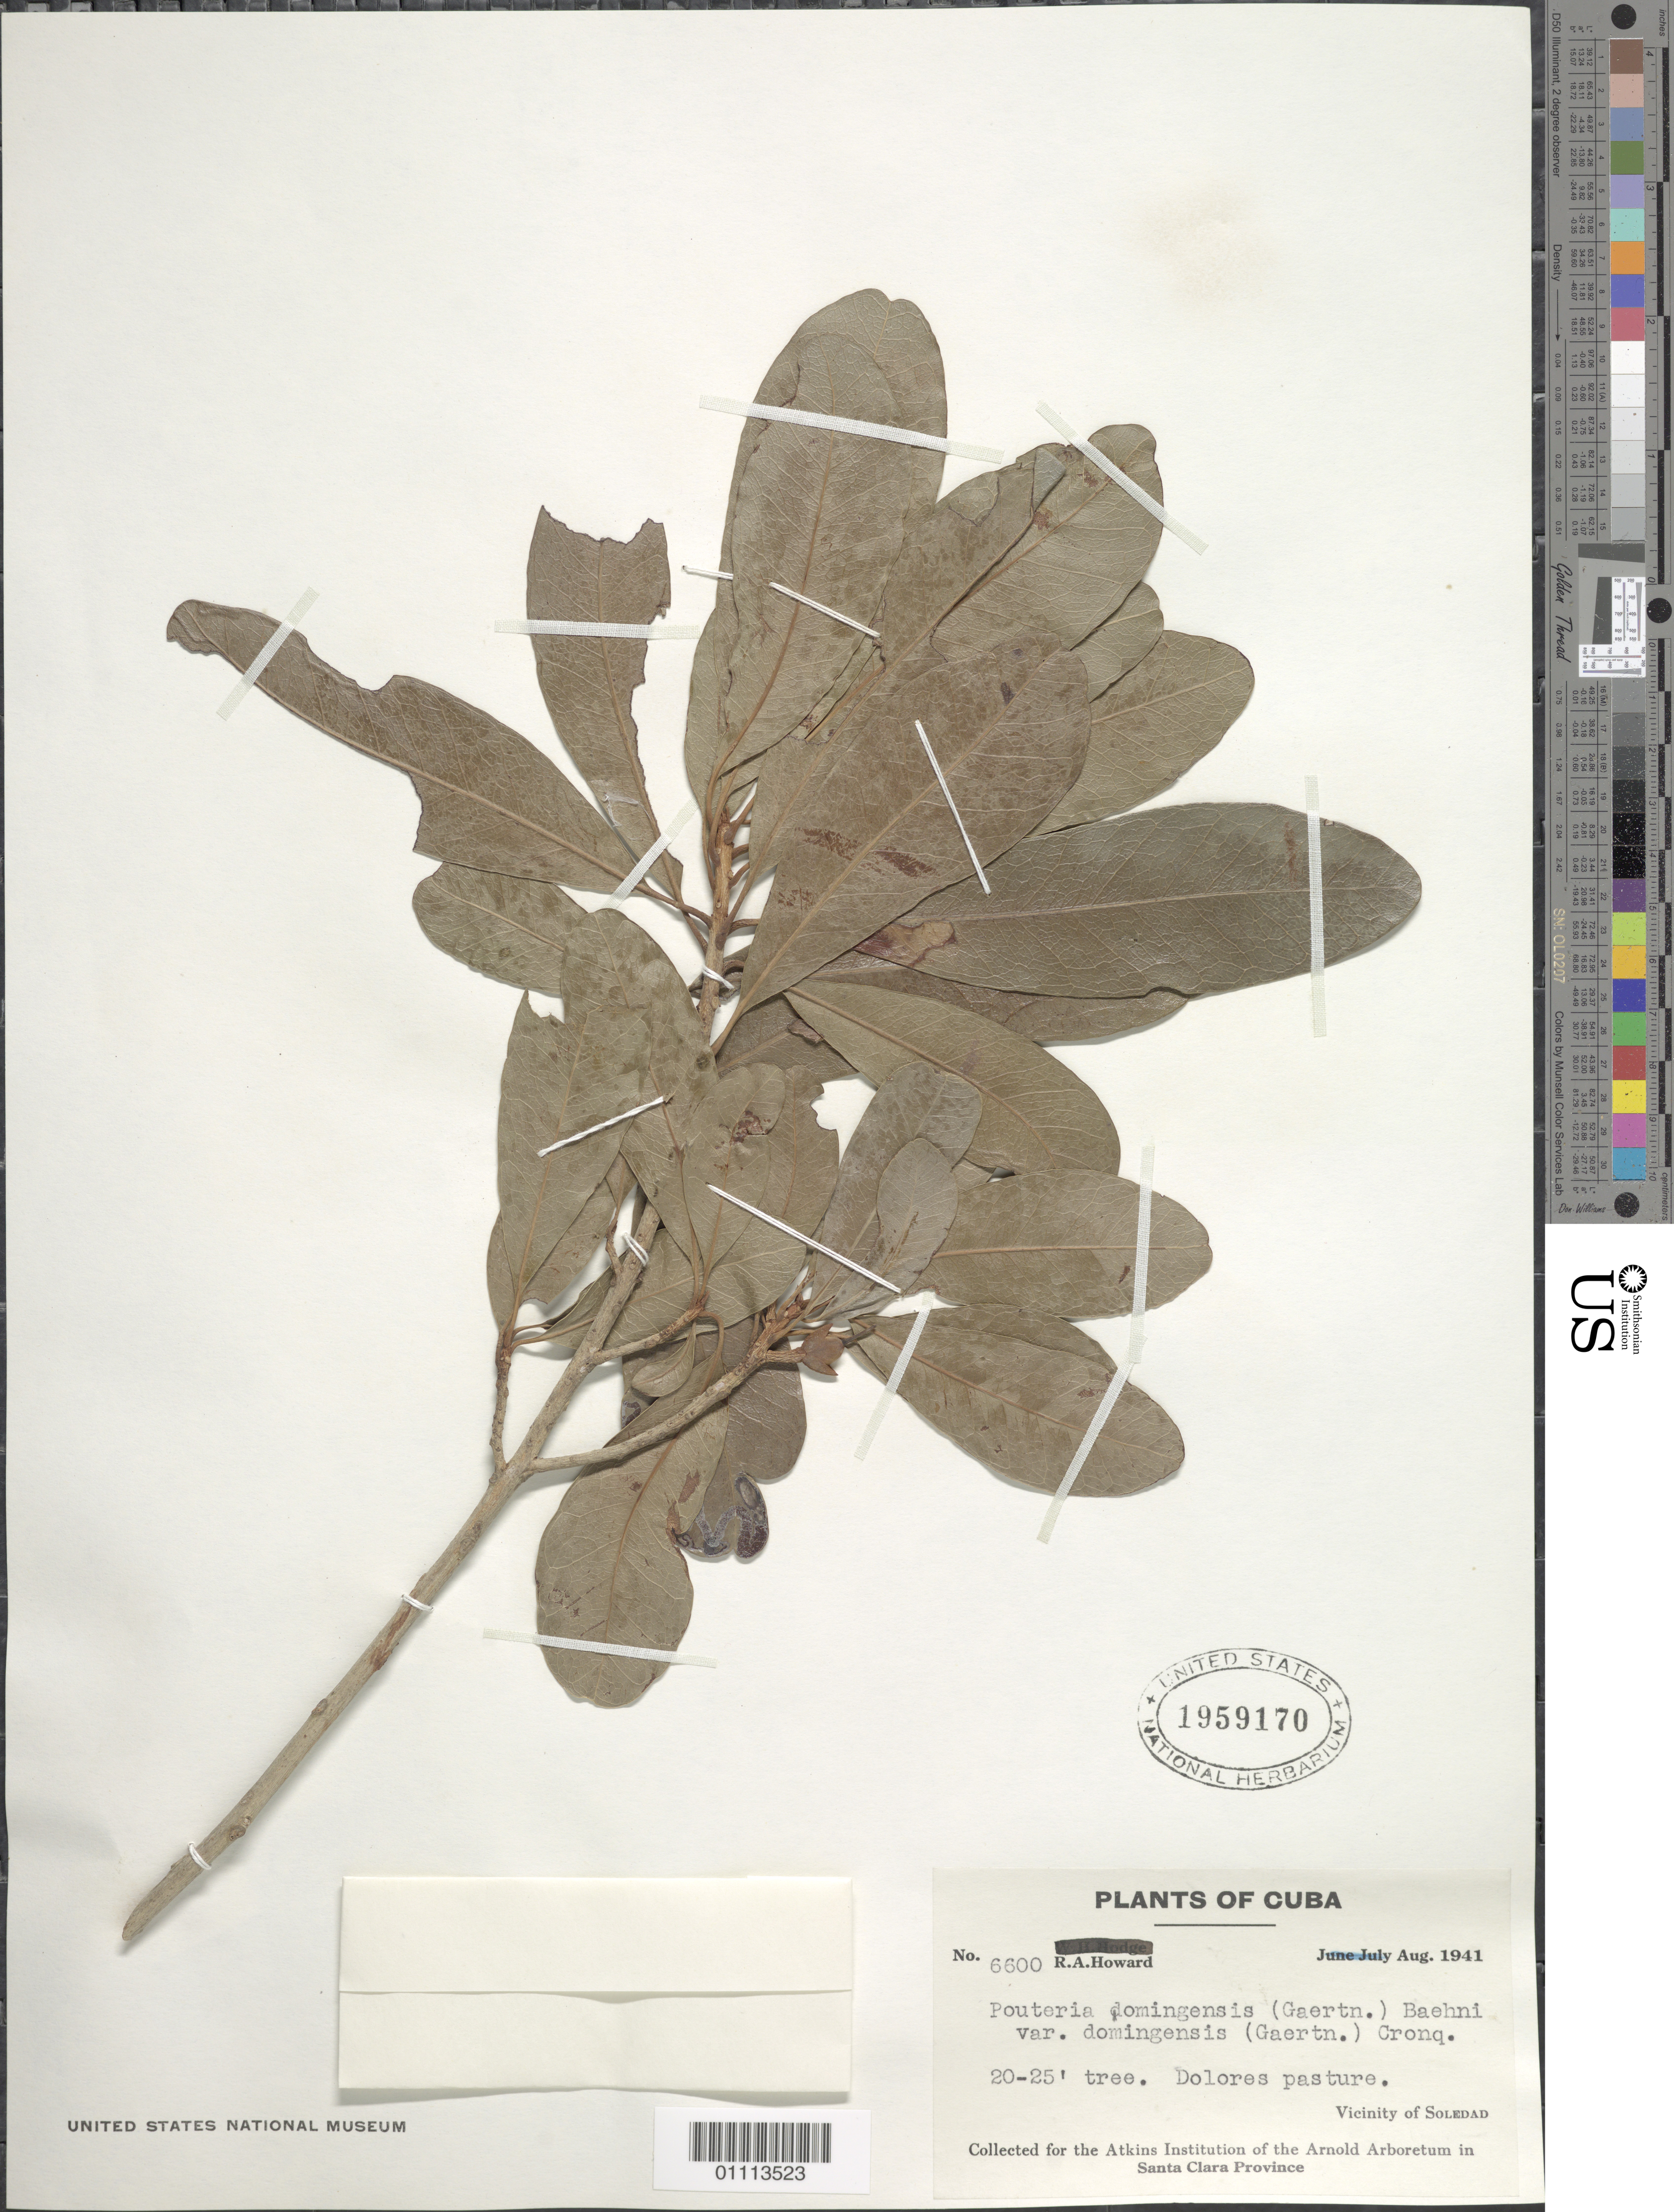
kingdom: Plantae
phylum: Tracheophyta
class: Magnoliopsida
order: Ericales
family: Sapotaceae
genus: Pouteria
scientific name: Pouteria domingensis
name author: (C.F. Gaertn.) Baehni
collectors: R. A. Howard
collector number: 6600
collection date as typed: Aug 1941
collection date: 1941-08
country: Cuba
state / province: Cienfuegos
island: Cuba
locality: Vicinity of Soledad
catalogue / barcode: US 1959170